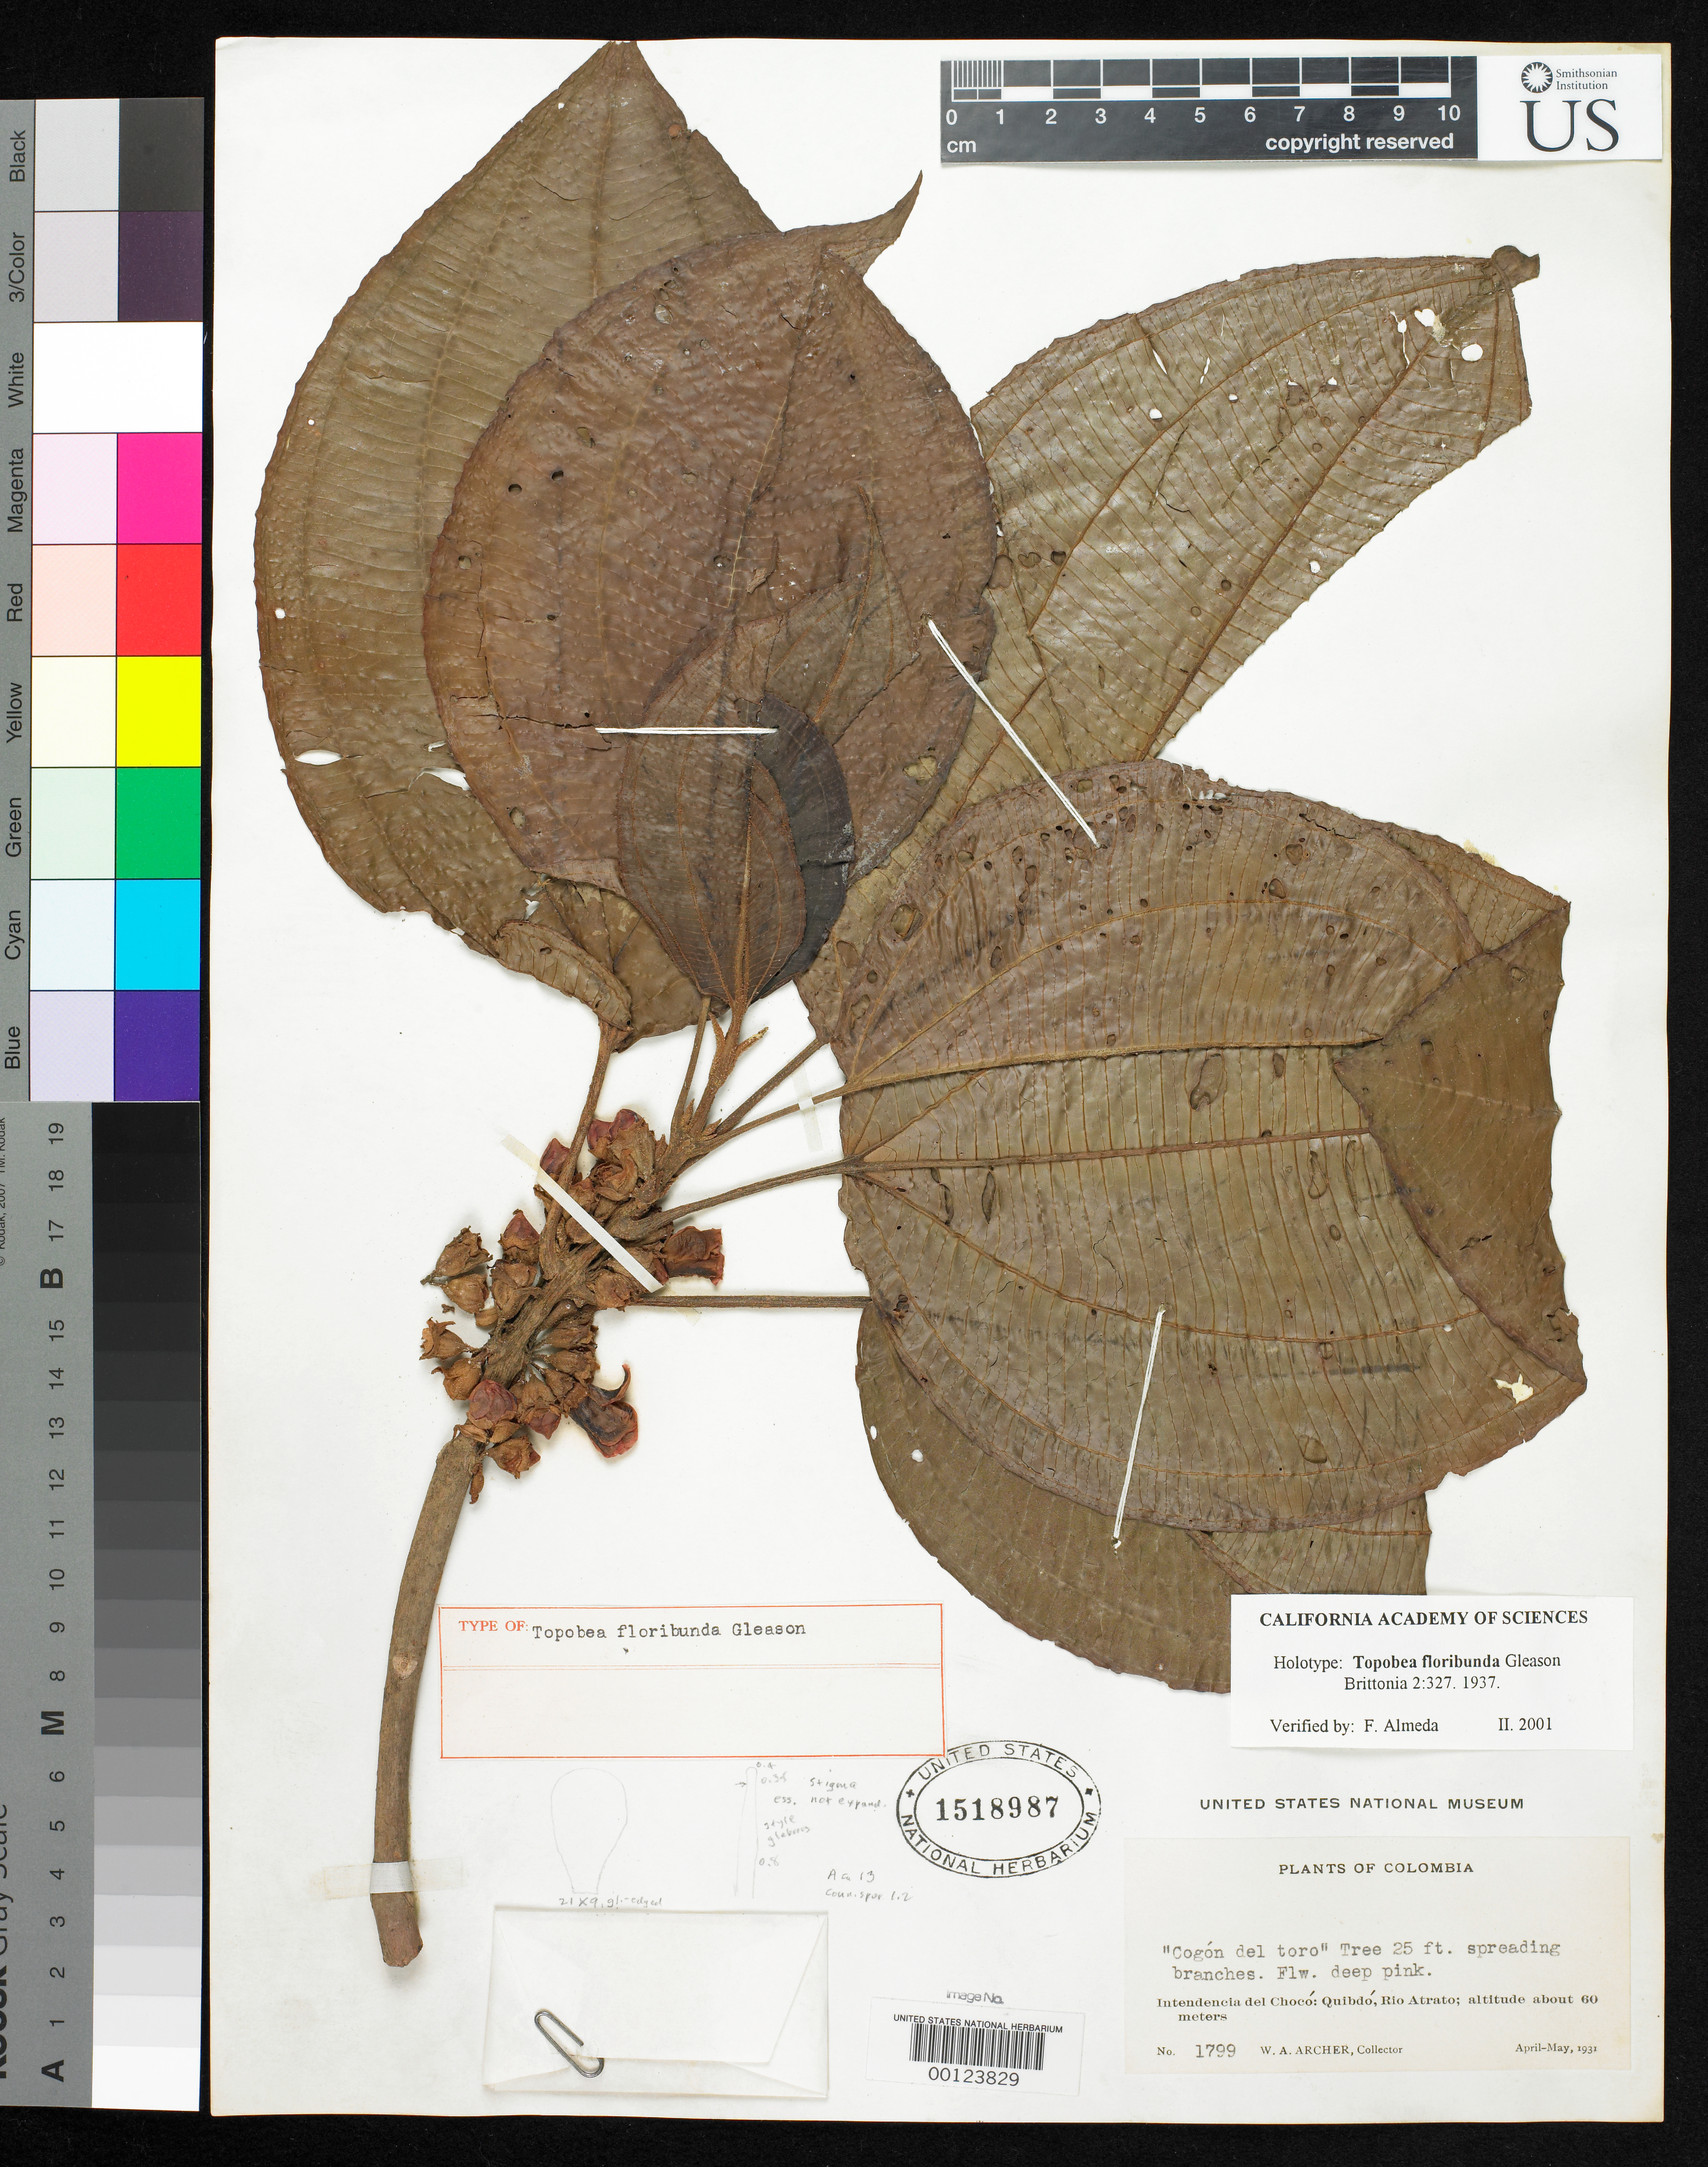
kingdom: Plantae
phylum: Tracheophyta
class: Magnoliopsida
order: Myrtales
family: Melastomataceae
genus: Topobea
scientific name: Topobea floribunda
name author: Gleason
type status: Holotype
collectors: W. A. Archer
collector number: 1799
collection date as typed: Apr 1931 to -- May 1931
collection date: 1931-04/1931-05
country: Colombia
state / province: Chocó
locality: Quibdó, Rio Atrato.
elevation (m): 60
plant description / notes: Common name: Cogón del toro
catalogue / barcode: US 1518987